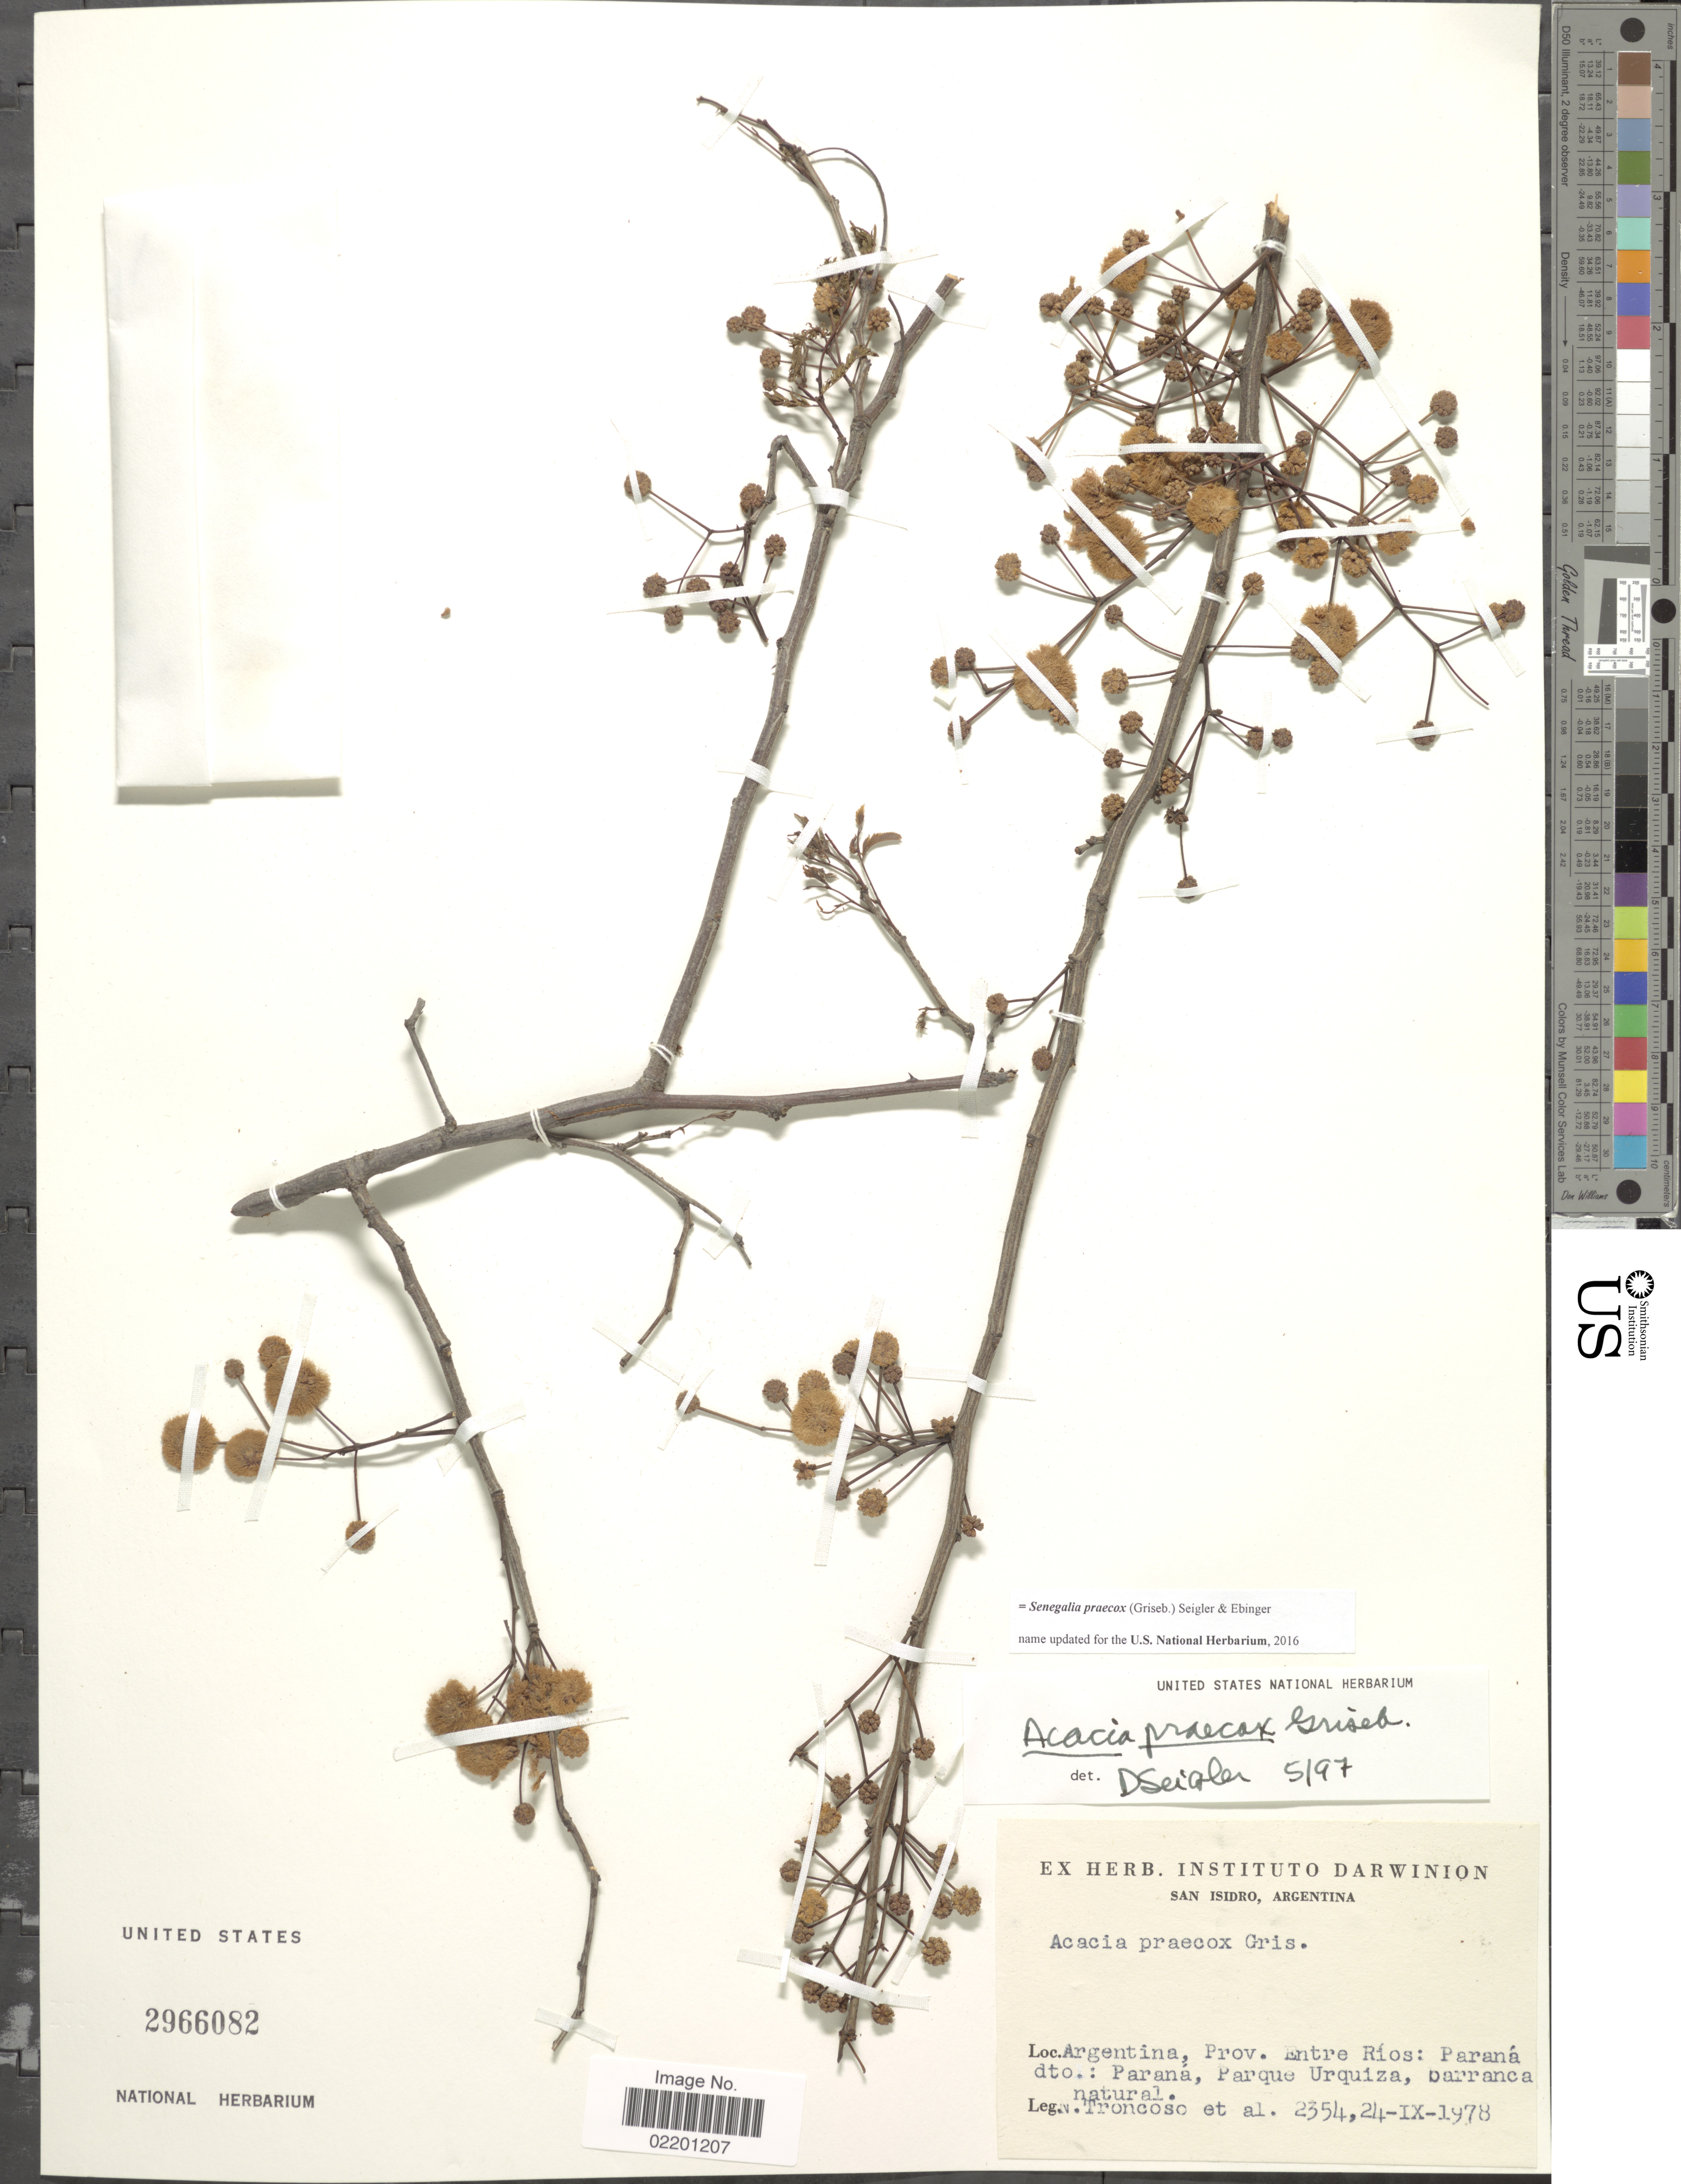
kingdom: Plantae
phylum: Tracheophyta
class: Magnoliopsida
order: Fabales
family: Fabaceae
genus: Senegalia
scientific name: Senegalia praecox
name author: (Griseb.) Seigler & Ebinger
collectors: N. Troncoso & et al.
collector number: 2354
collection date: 1978-09-24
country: Argentina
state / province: Entre Rios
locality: San Isidro, Prov. Entre Rios: Parana dto. : Parana, Parque Urquiza, barranca natural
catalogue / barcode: US 2966082